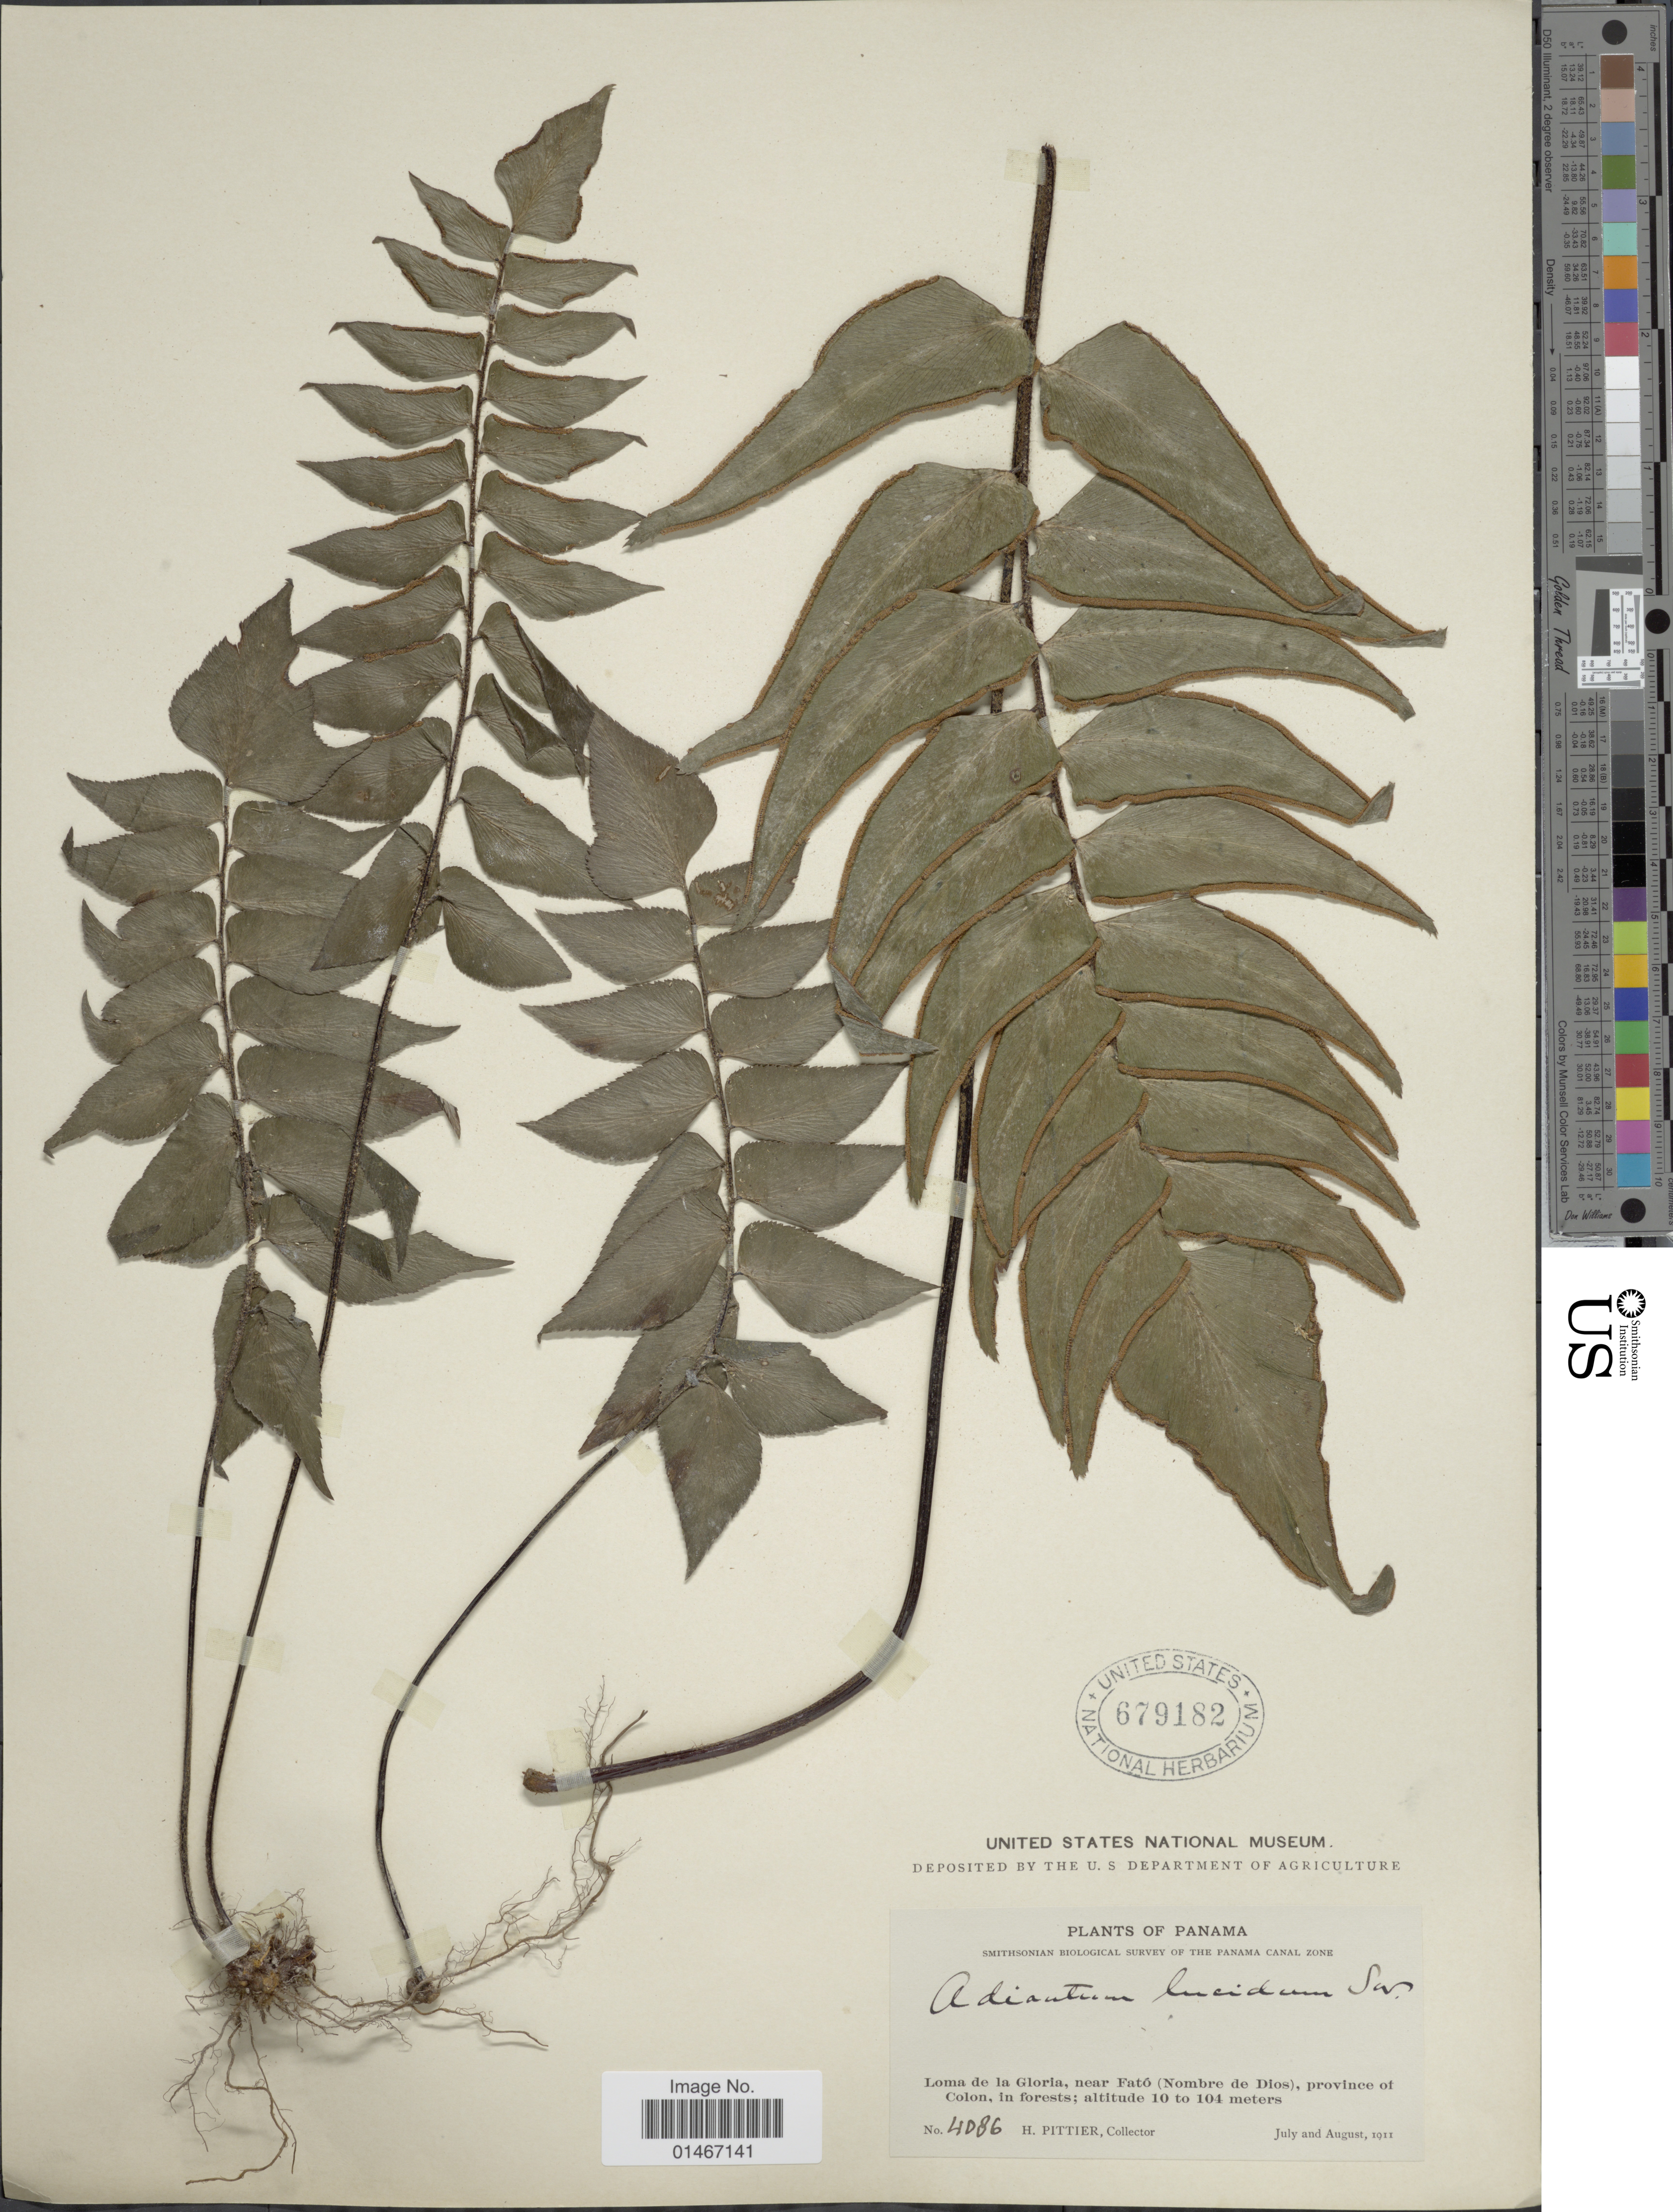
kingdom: Plantae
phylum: Tracheophyta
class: Polypodiopsida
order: Polypodiales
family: Pteridaceae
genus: Adiantum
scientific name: Adiantum lucidum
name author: (Cav.) Sw.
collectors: H. F. Pittier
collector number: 4086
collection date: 1911-07/1911-08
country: Panama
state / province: Colón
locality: Loma de la Gloria, near Fato (Nombre de Dios), province of Colon.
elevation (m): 10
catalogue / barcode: US 679182